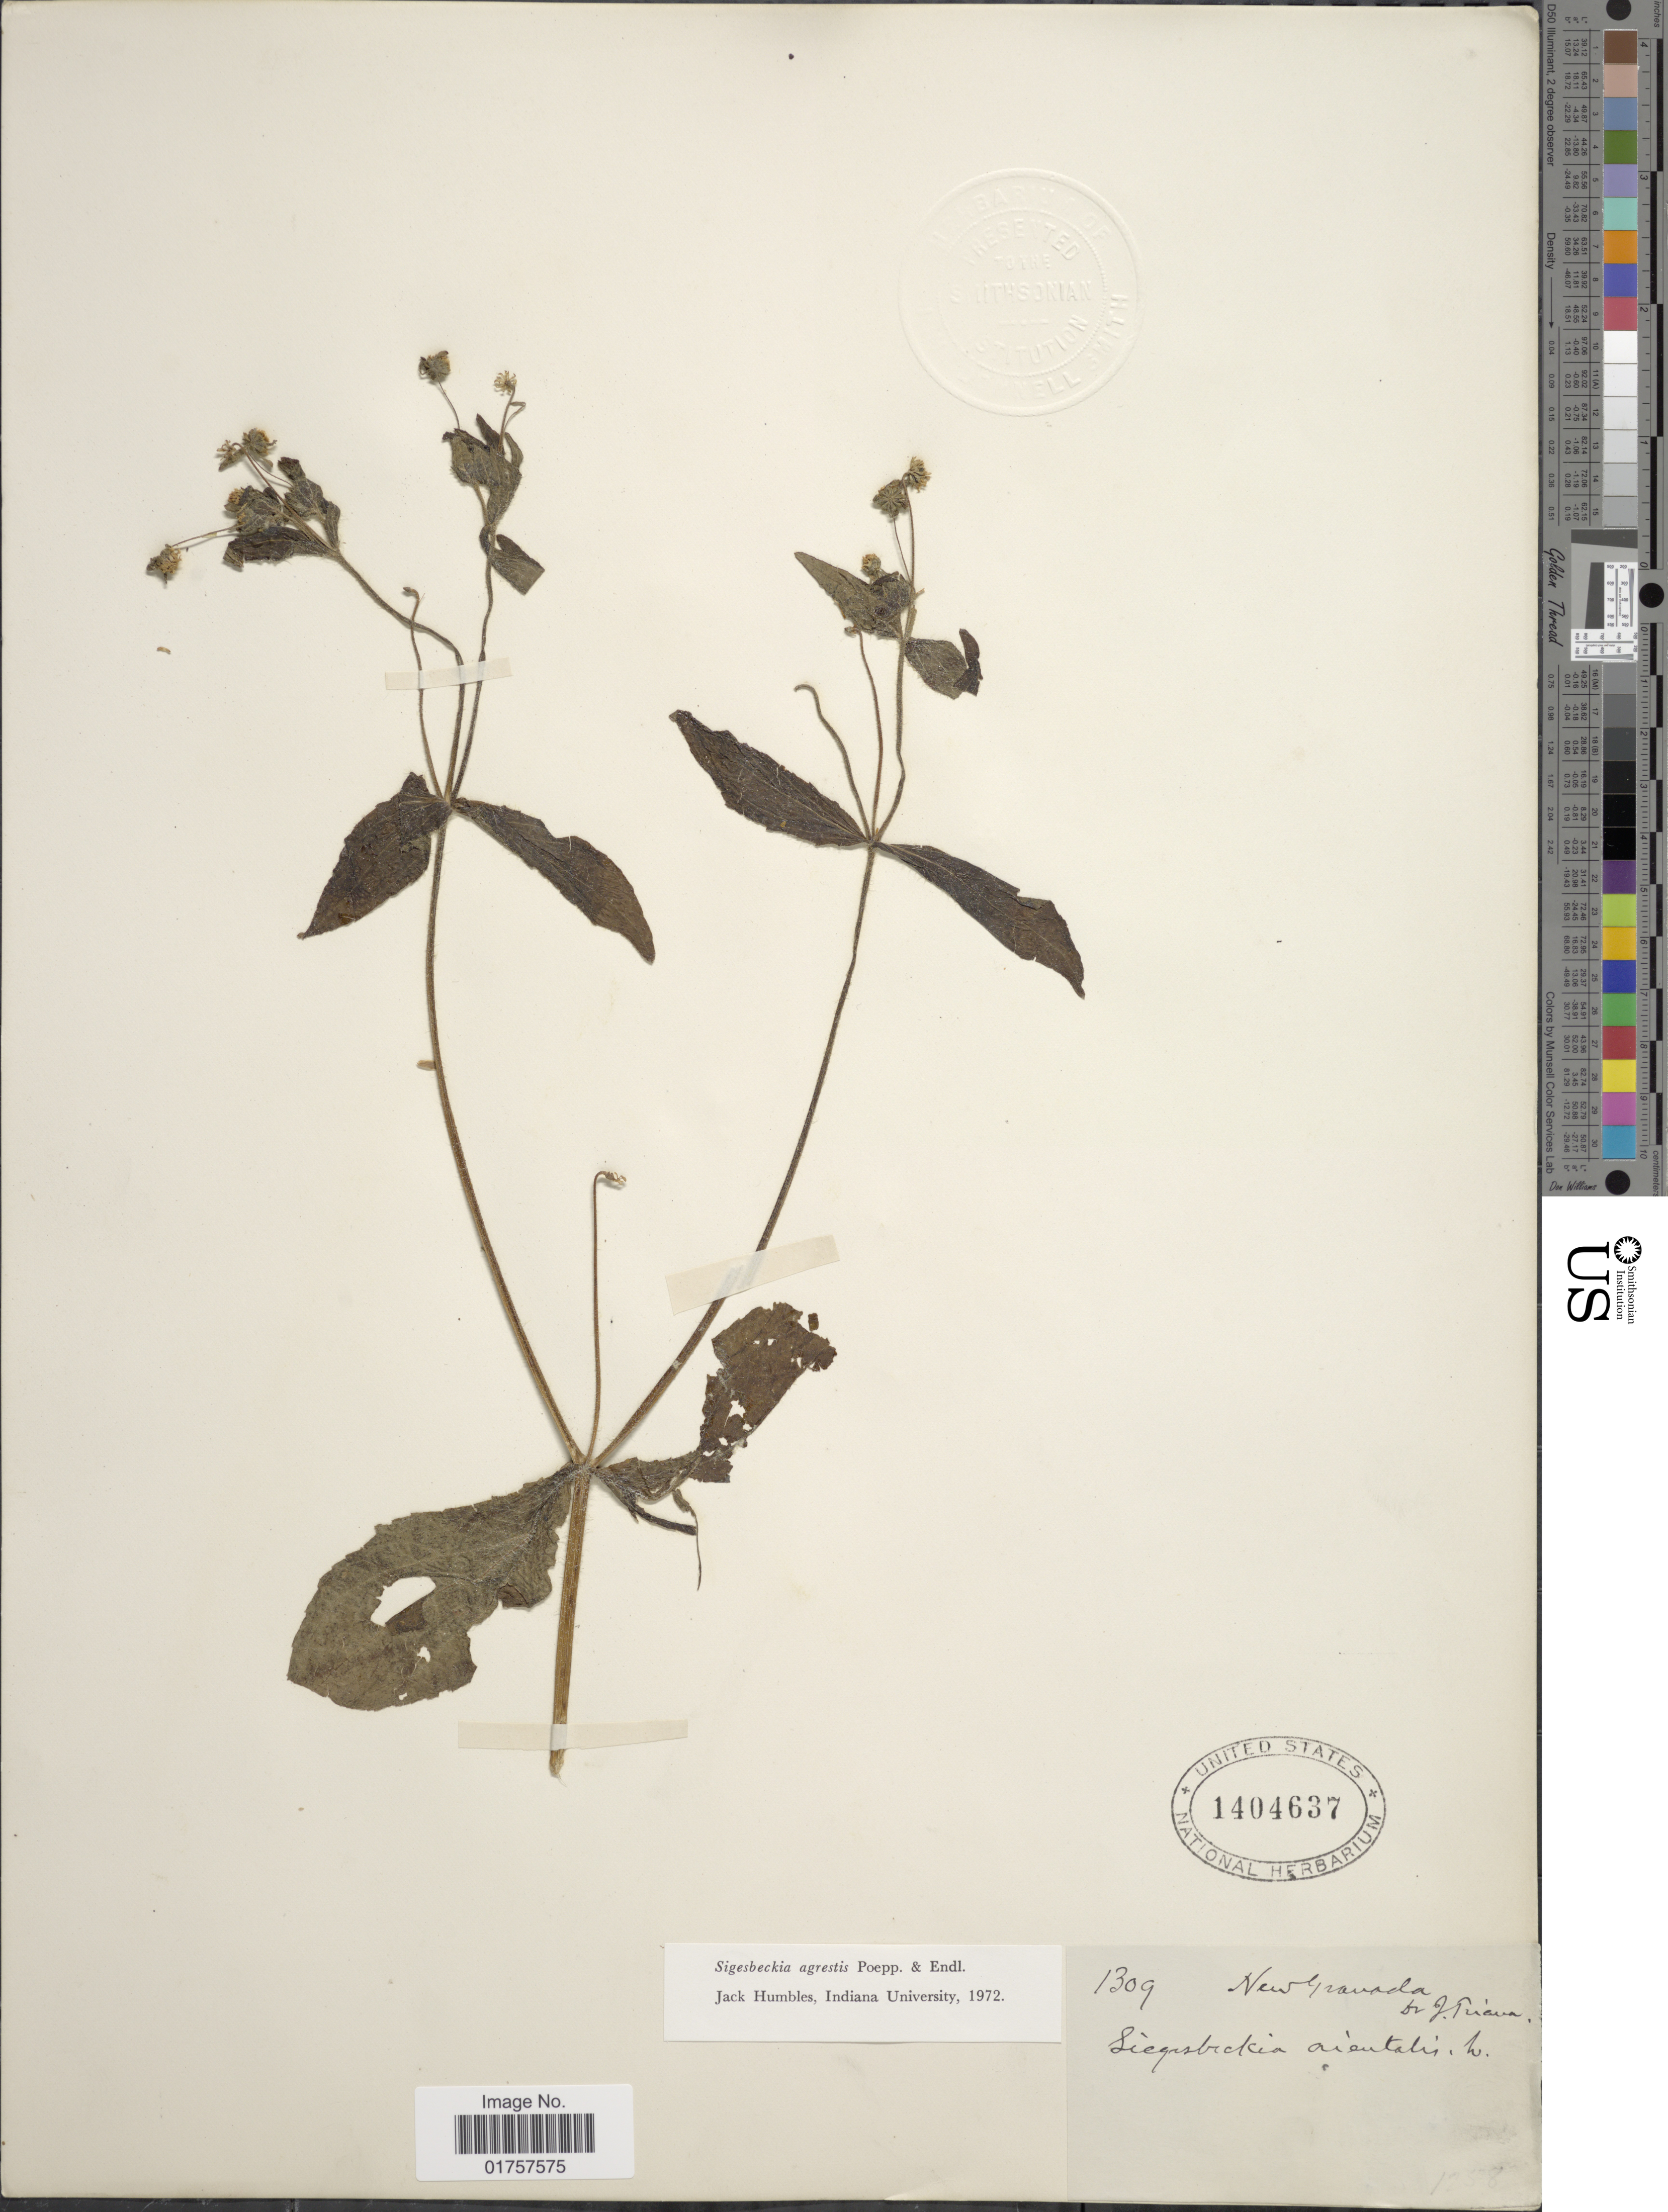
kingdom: Plantae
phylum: Tracheophyta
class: Magnoliopsida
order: Asterales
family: Asteraceae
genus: Sigesbeckia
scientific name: Sigesbeckia agrestis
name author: Poepp.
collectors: J. Triana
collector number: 1309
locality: New Granada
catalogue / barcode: US 1404637